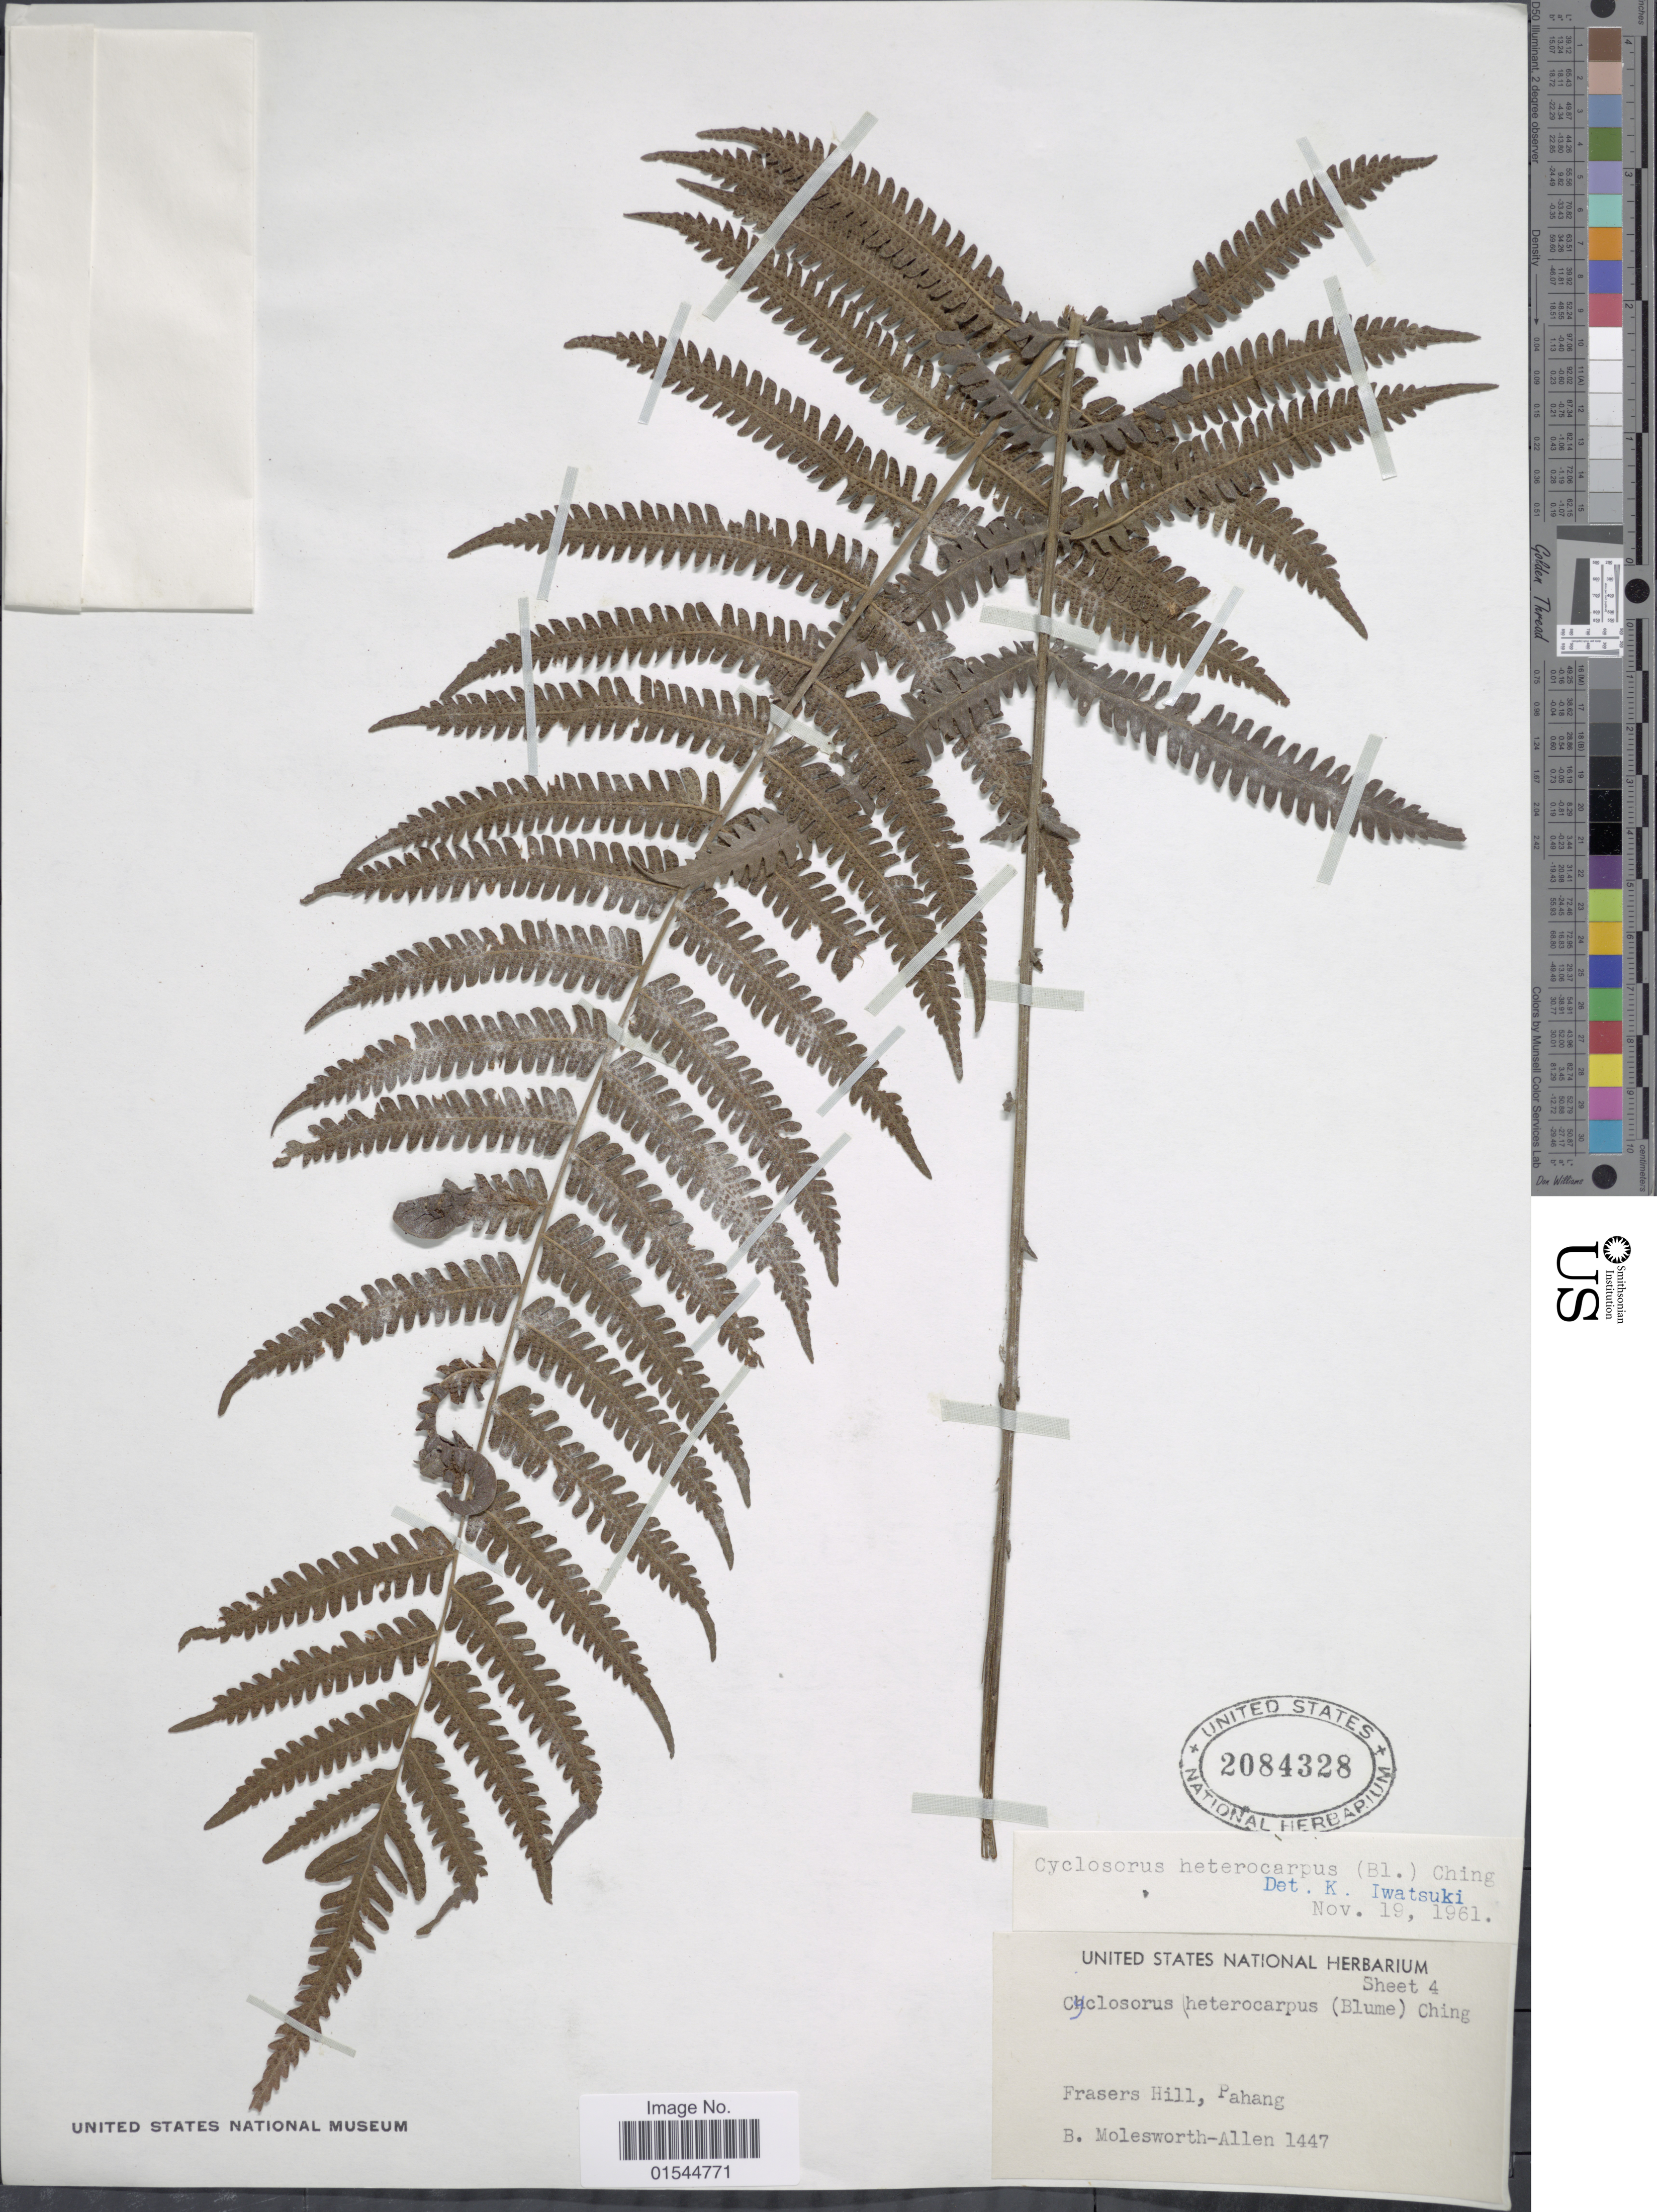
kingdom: Plantae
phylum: Tracheophyta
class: Polypodiopsida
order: Polypodiales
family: Thelypteridaceae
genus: Sphaerostephanos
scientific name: Sphaerostephanos heterocarpus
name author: (Blume) Holttum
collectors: B. E. G. Molesworth-Allen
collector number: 1447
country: Malaysia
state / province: Pahang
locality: Frasers Hill, Pahang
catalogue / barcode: US 2084328